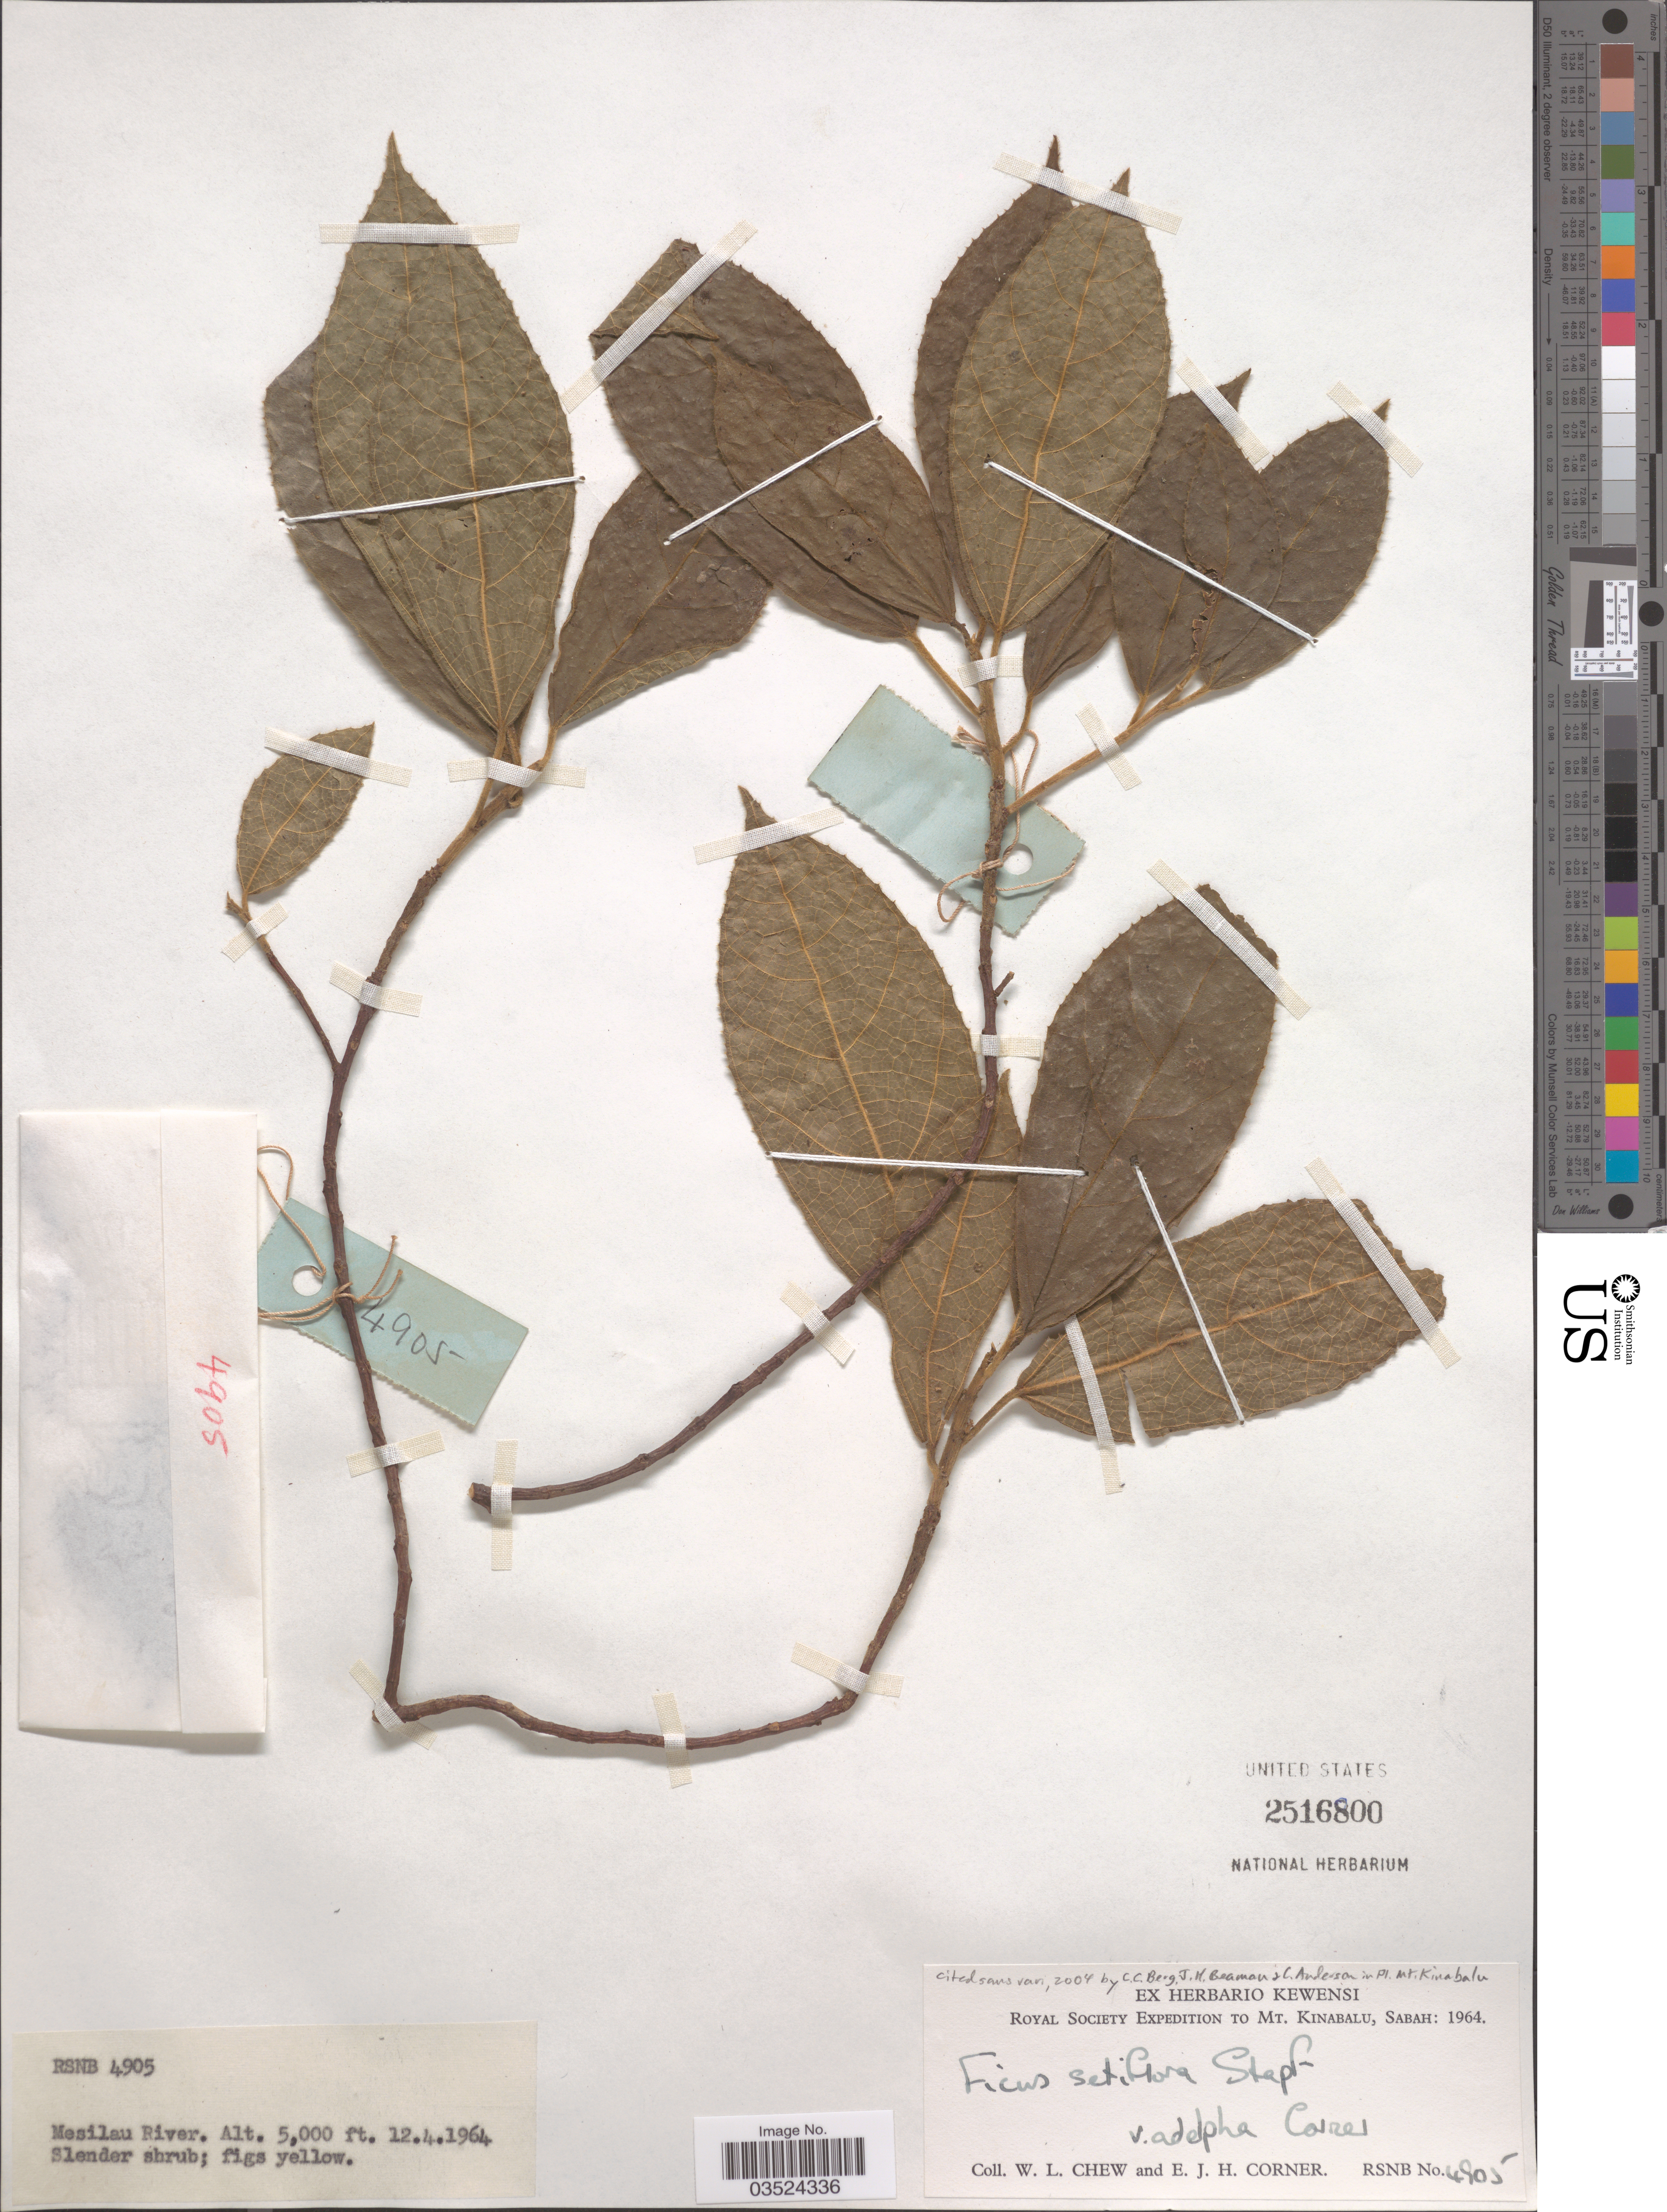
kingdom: Plantae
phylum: Tracheophyta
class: Magnoliopsida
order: Rosales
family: Moraceae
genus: Ficus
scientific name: Ficus setiflora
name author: Stapf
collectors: W. Chew & E. Corner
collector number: RSNB 4905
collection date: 1964-04-12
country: Malaysia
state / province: Sabah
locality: Mesilau river. Mt. Kinabalu.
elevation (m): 1524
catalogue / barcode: US 2516800